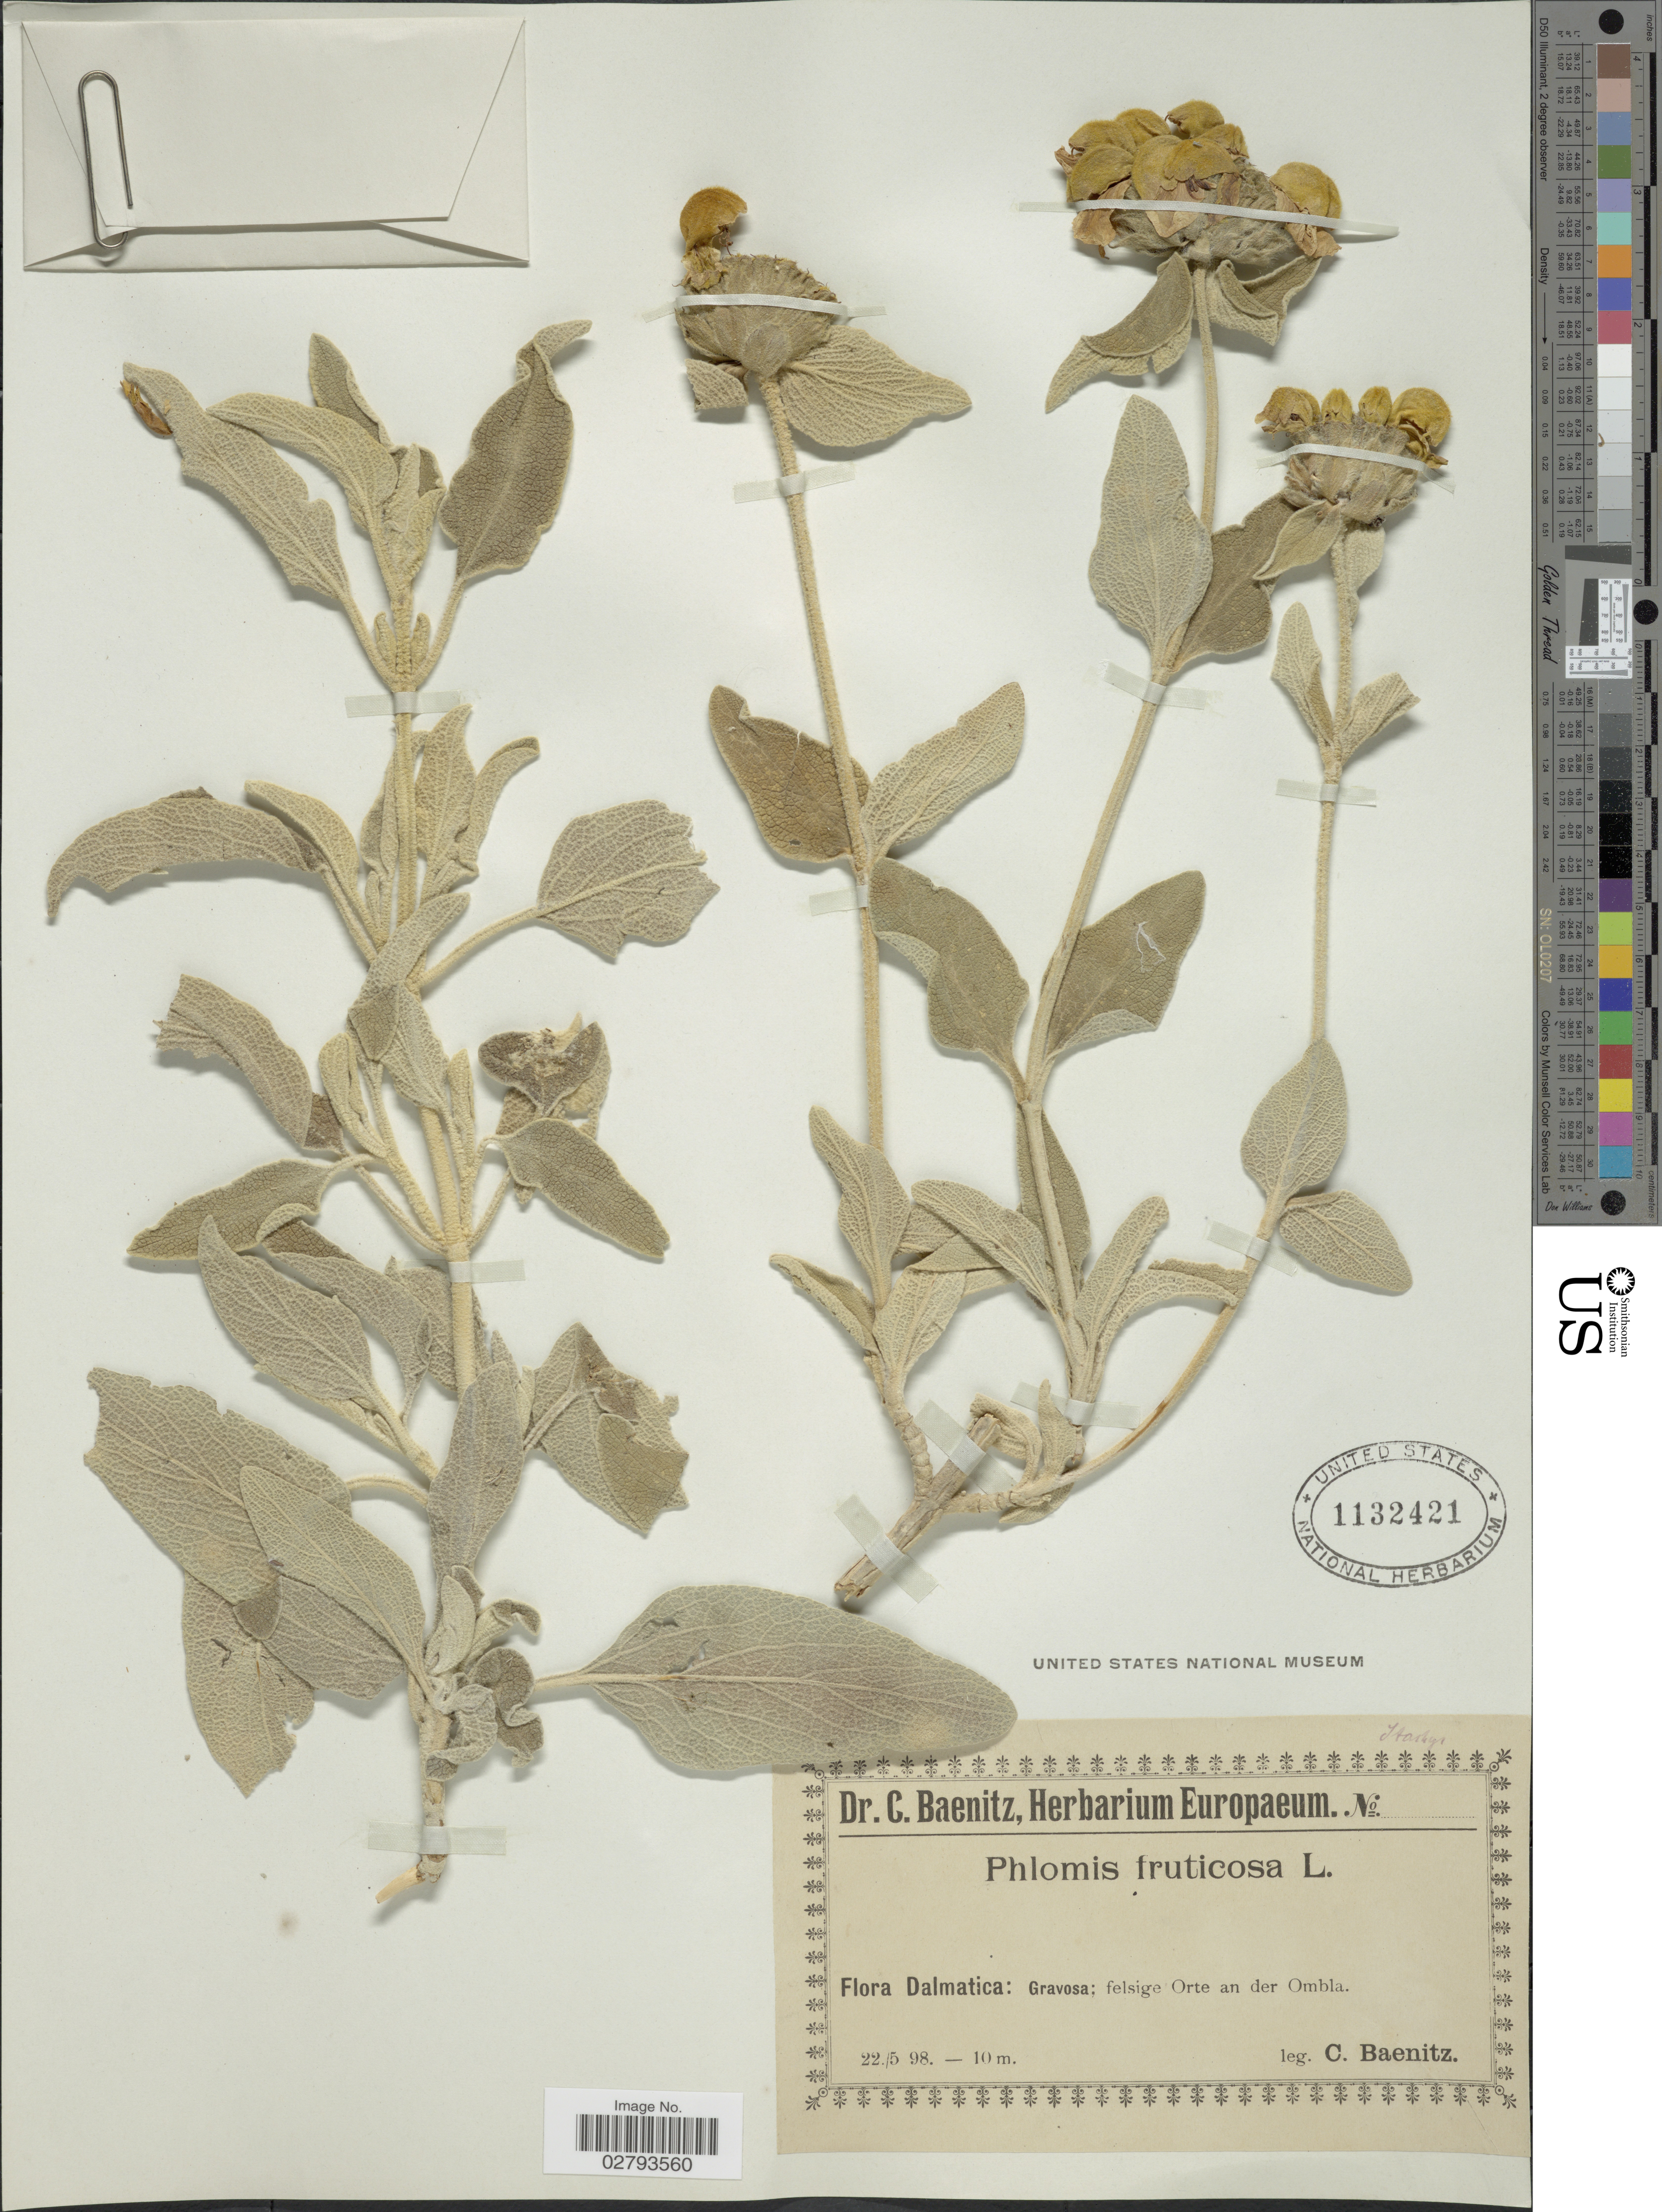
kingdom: Plantae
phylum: Tracheophyta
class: Magnoliopsida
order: Lamiales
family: Lamiaceae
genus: Phlomis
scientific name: Phlomis fruticosa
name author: L.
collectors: C. G. Baenitz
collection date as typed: Transcribed d/m/y: 22/5/98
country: Croatia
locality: Dalmatica: Gravosa; felsige Orte an der Ombla.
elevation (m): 10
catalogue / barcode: US 1132421